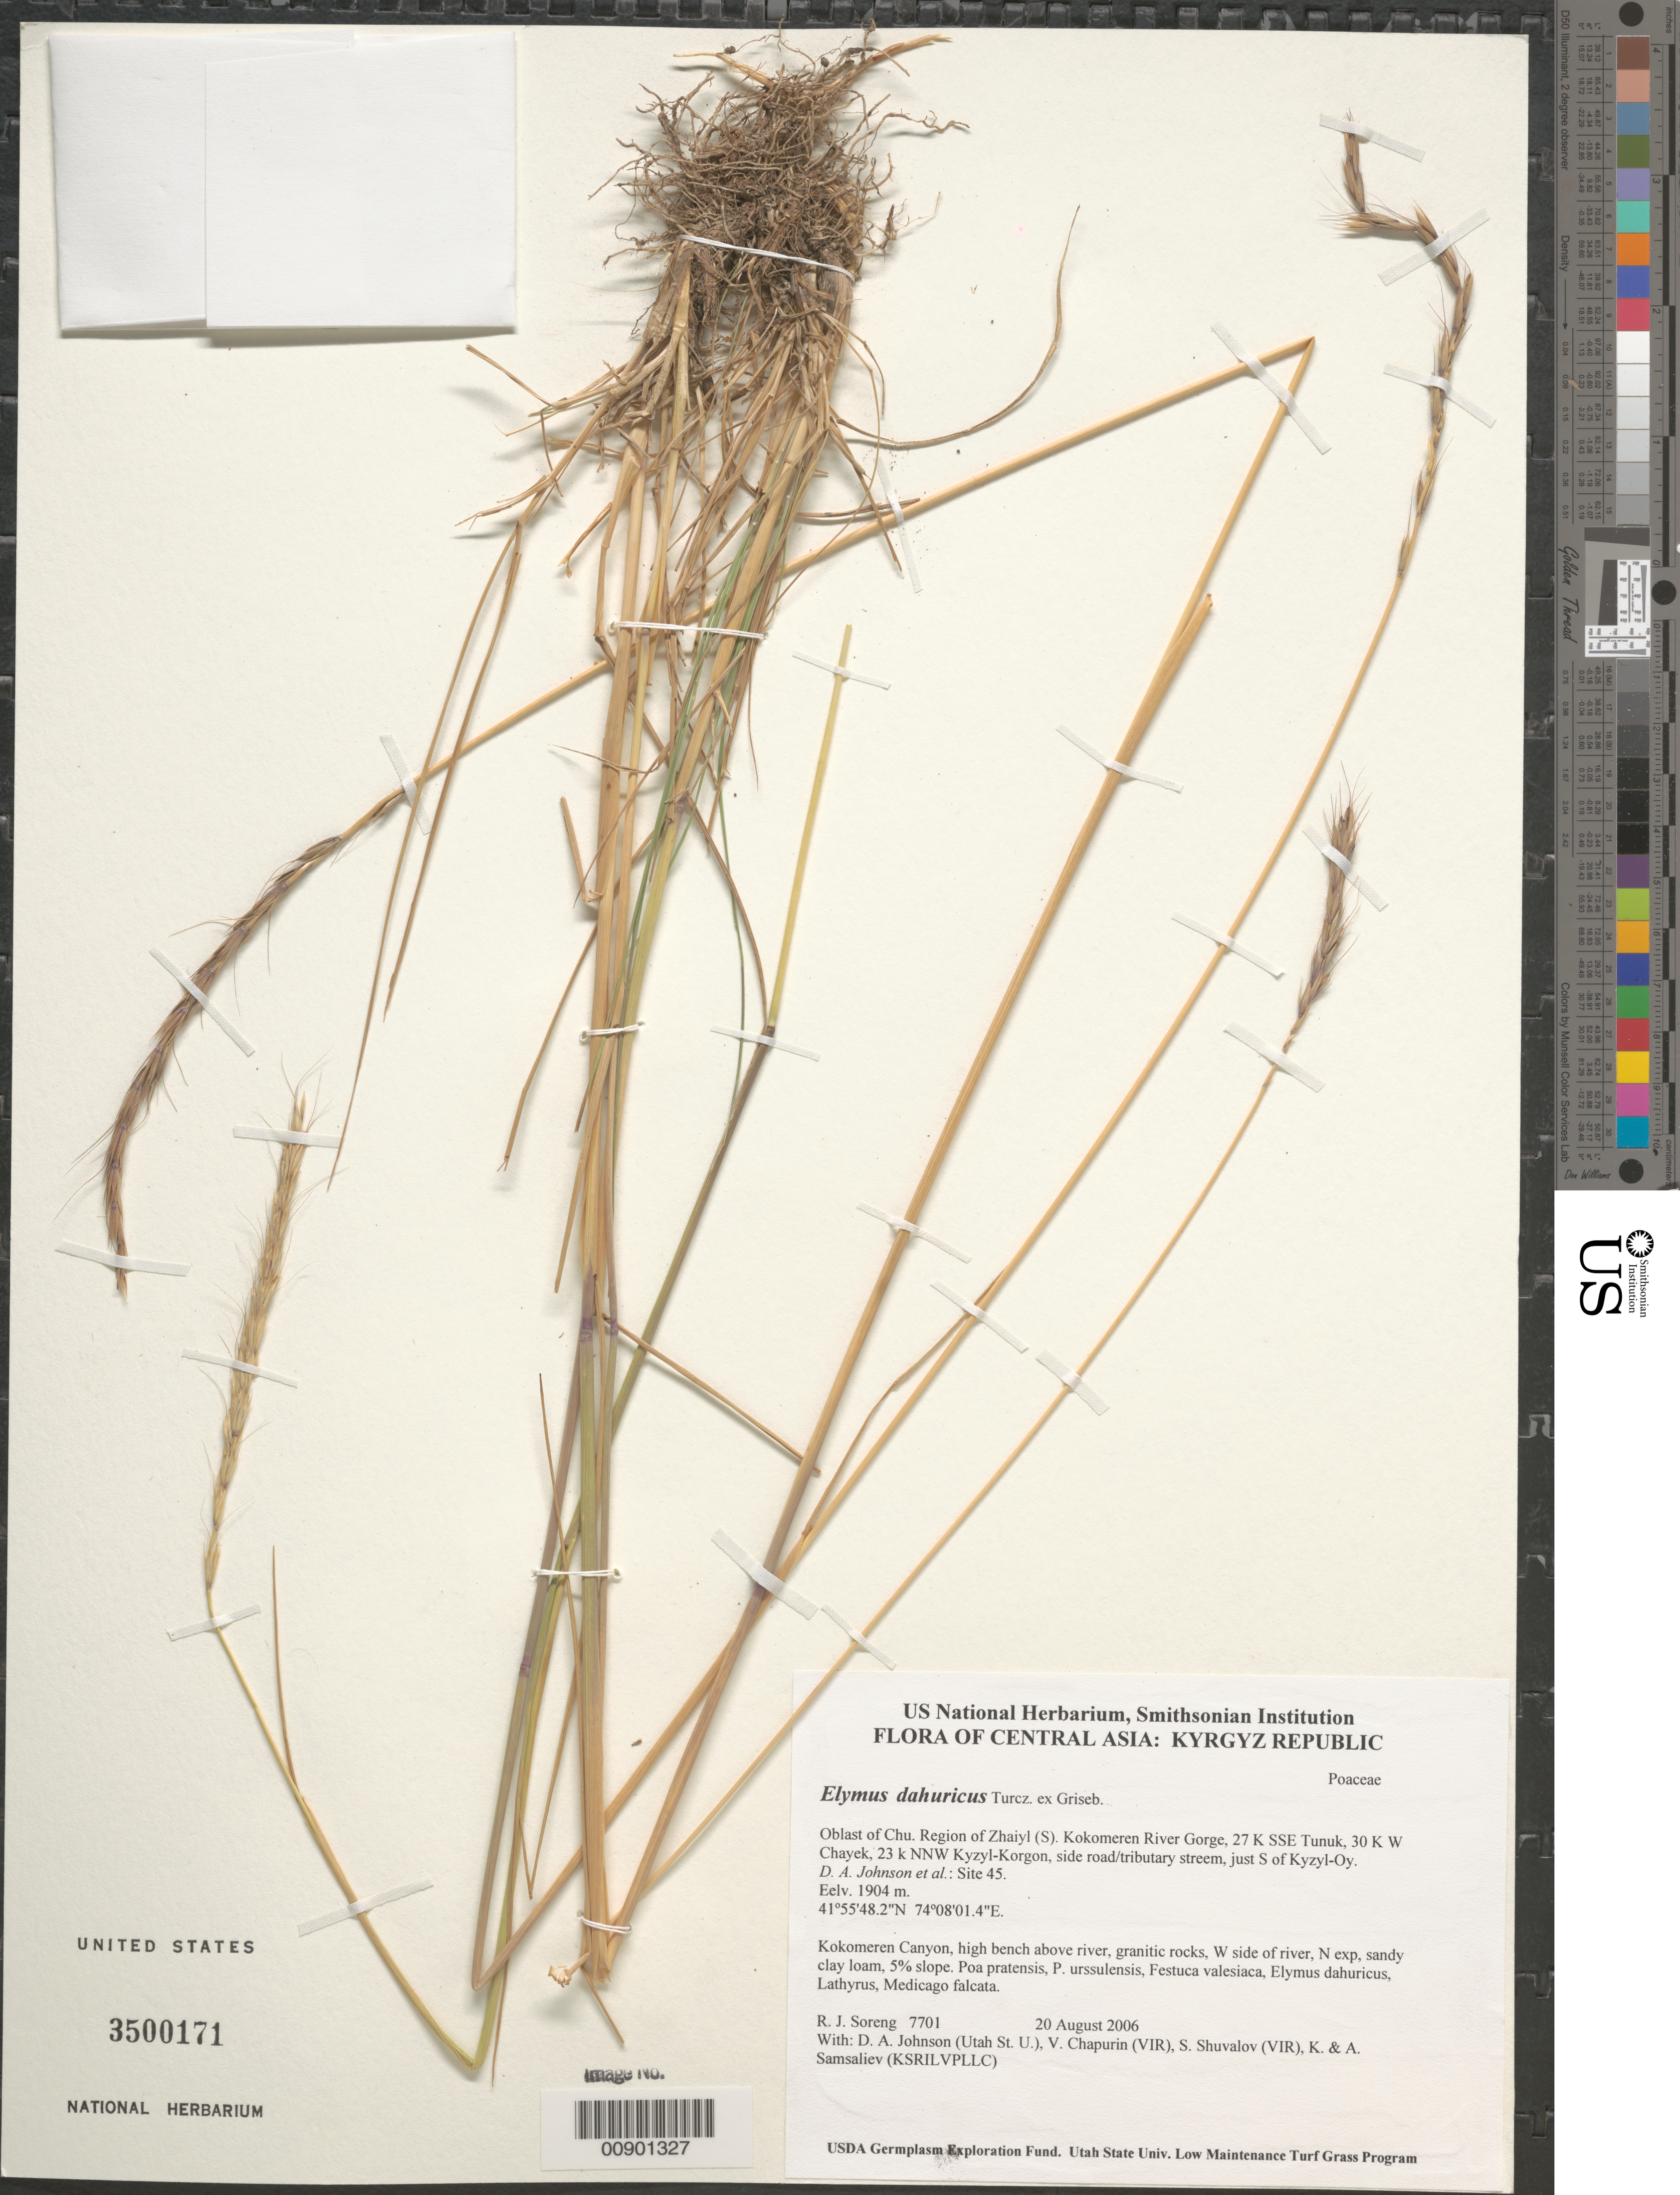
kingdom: Plantae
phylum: Tracheophyta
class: Liliopsida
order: Poales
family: Poaceae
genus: Elymus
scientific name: Elymus dahuricus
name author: Turcz. ex Griseb.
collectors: R. J. Soreng, D. Johnson, S. Shuvalov, V. Chapurin, K. Samsaliev & A. Samsaliev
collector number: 7701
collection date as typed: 20 Aug 2006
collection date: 2006-08-20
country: Kyrgyzstan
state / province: Chu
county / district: Zhaiyl (S)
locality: Kokomeren River Gorge, 27 km SSE Tunuk, 30 km W Chayek, 23 km NNW Kyzyl-Korgon, side road/tributary stream, just S of Kyzyl-Oy.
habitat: Kokomeren Canyon, high bench above river, granitic rocks, W side of river, N exp, sandy clay loam, 5% slope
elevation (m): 1904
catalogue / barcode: US 3500171